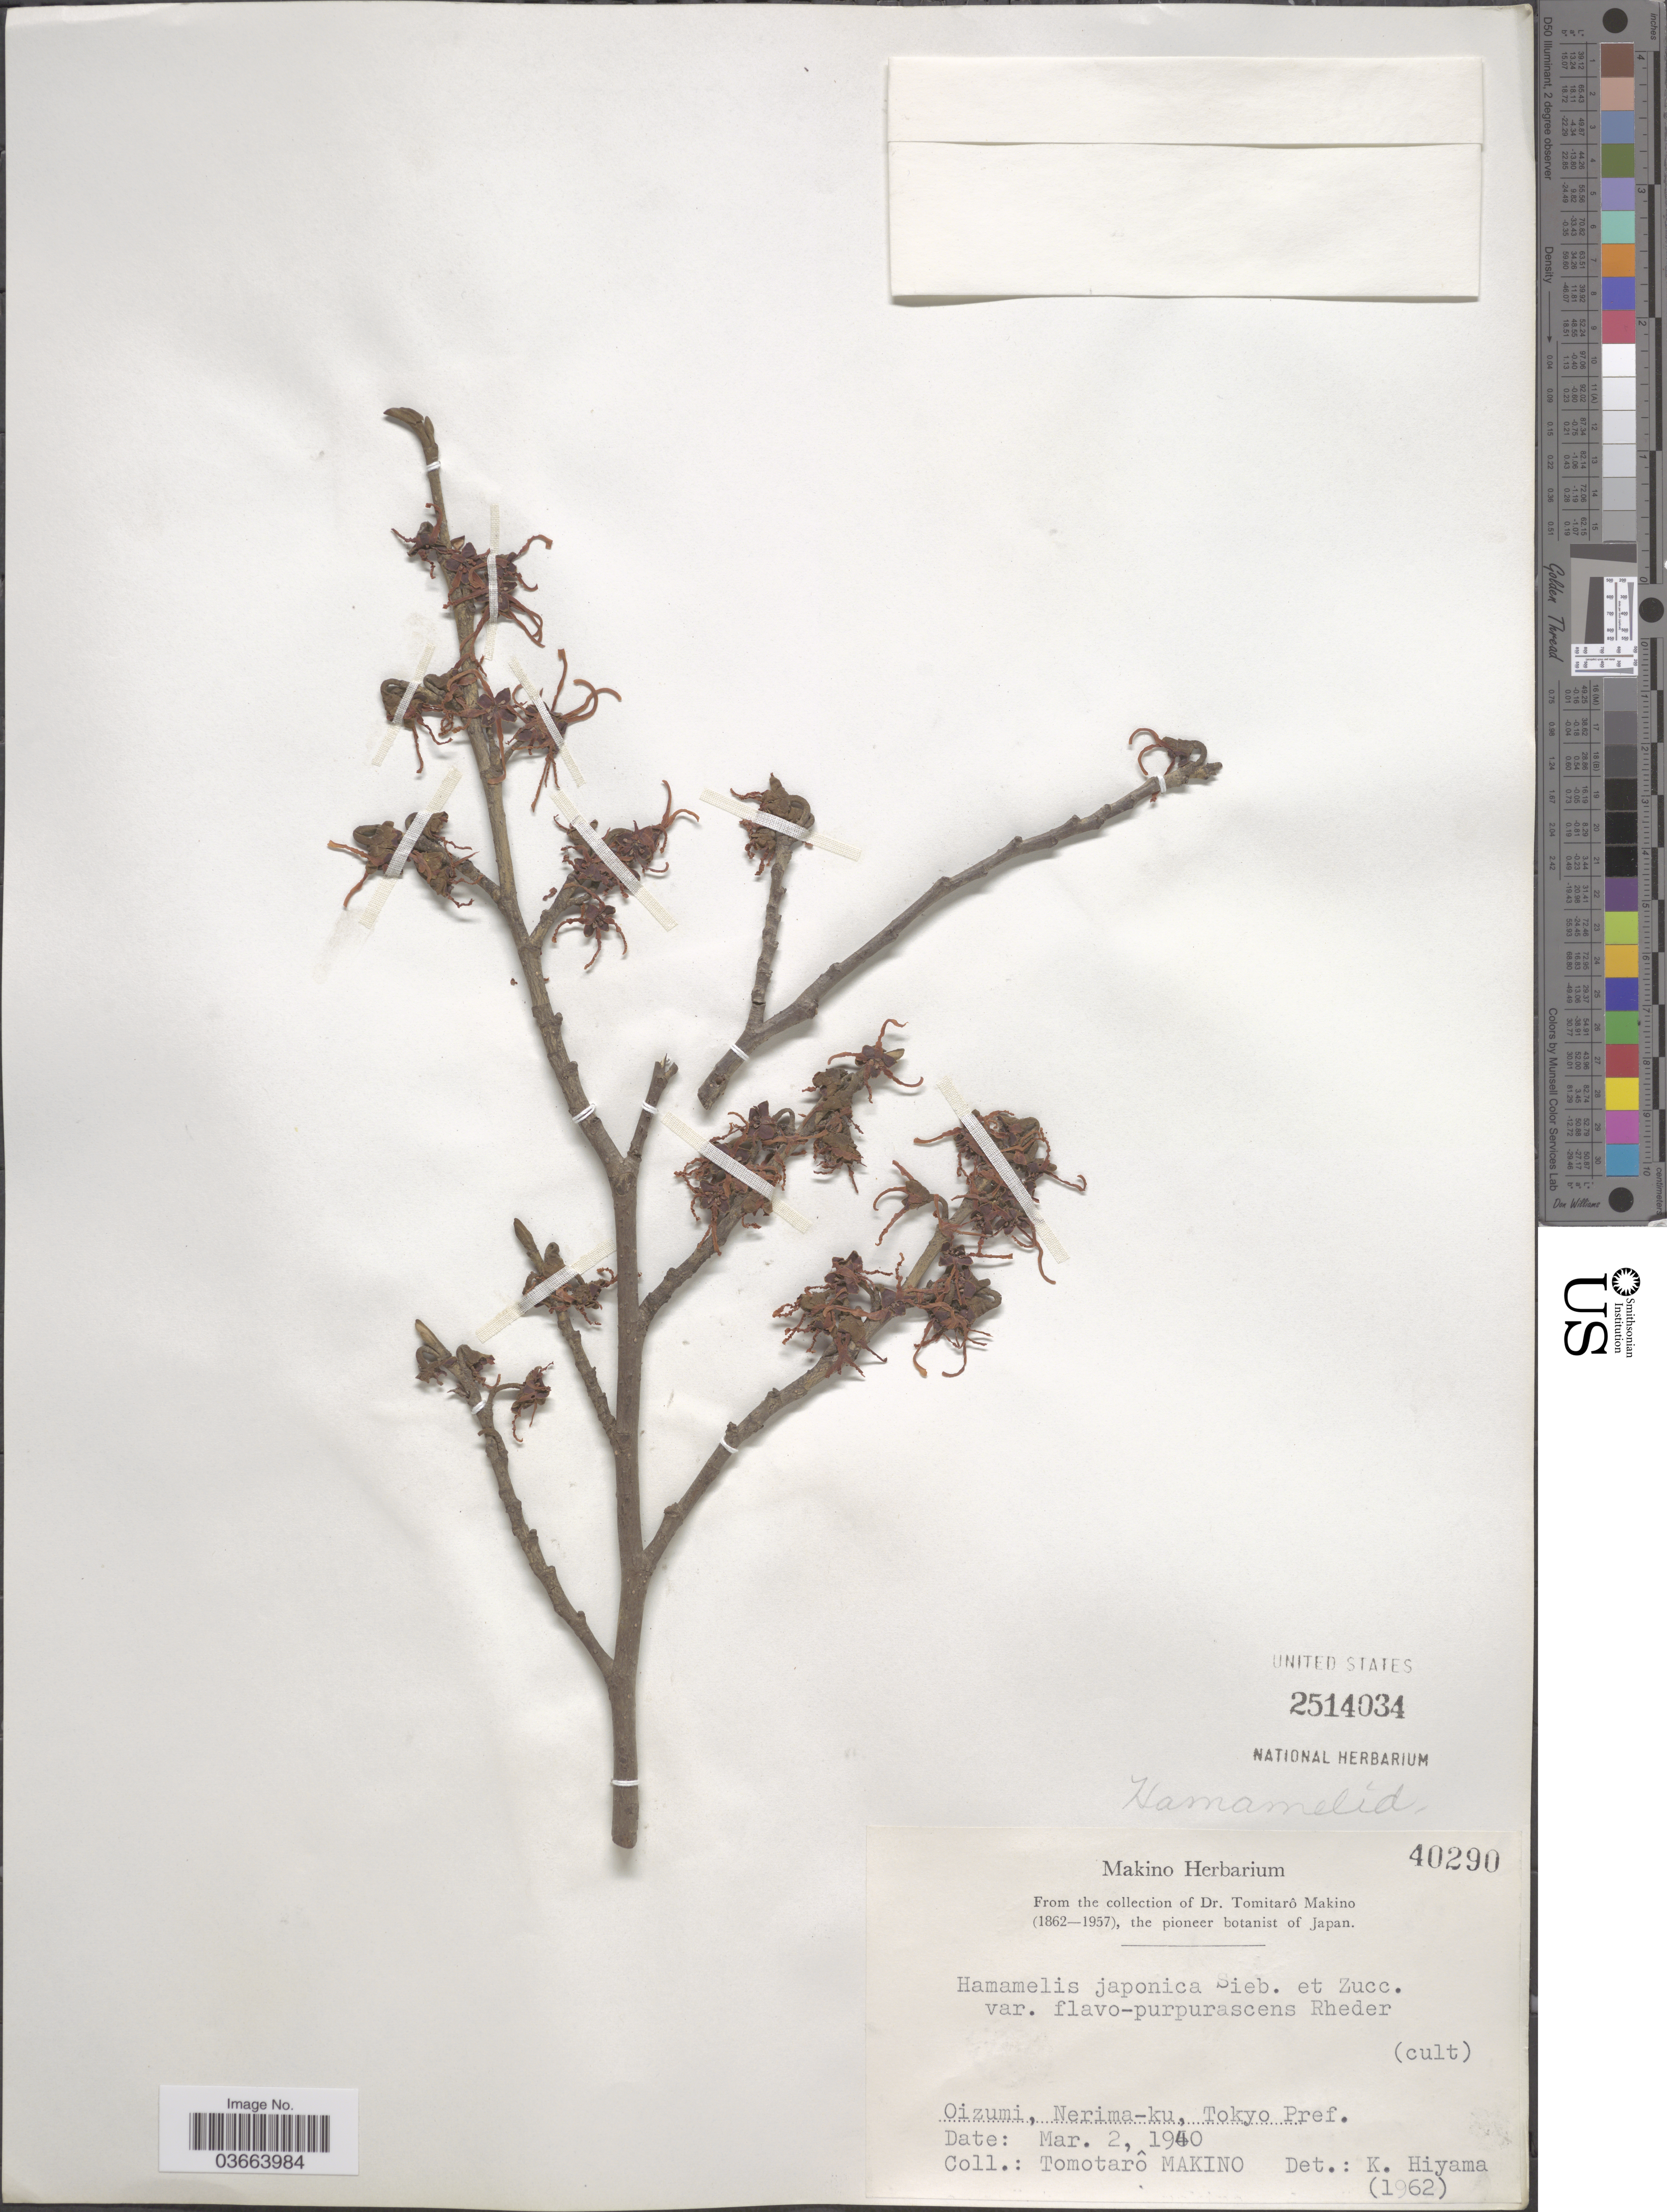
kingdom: Plantae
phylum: Tracheophyta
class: Magnoliopsida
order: Saxifragales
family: Hamamelidaceae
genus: Hamamelis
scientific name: Hamamelis japonica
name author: Siebold & Zucc.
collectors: T. Makino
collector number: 40290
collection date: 1940-03-02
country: Japan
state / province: Tokyo, Federal City of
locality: Oizumi, Nerima-ku, Tokyo Pref.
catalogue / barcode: US 2514034